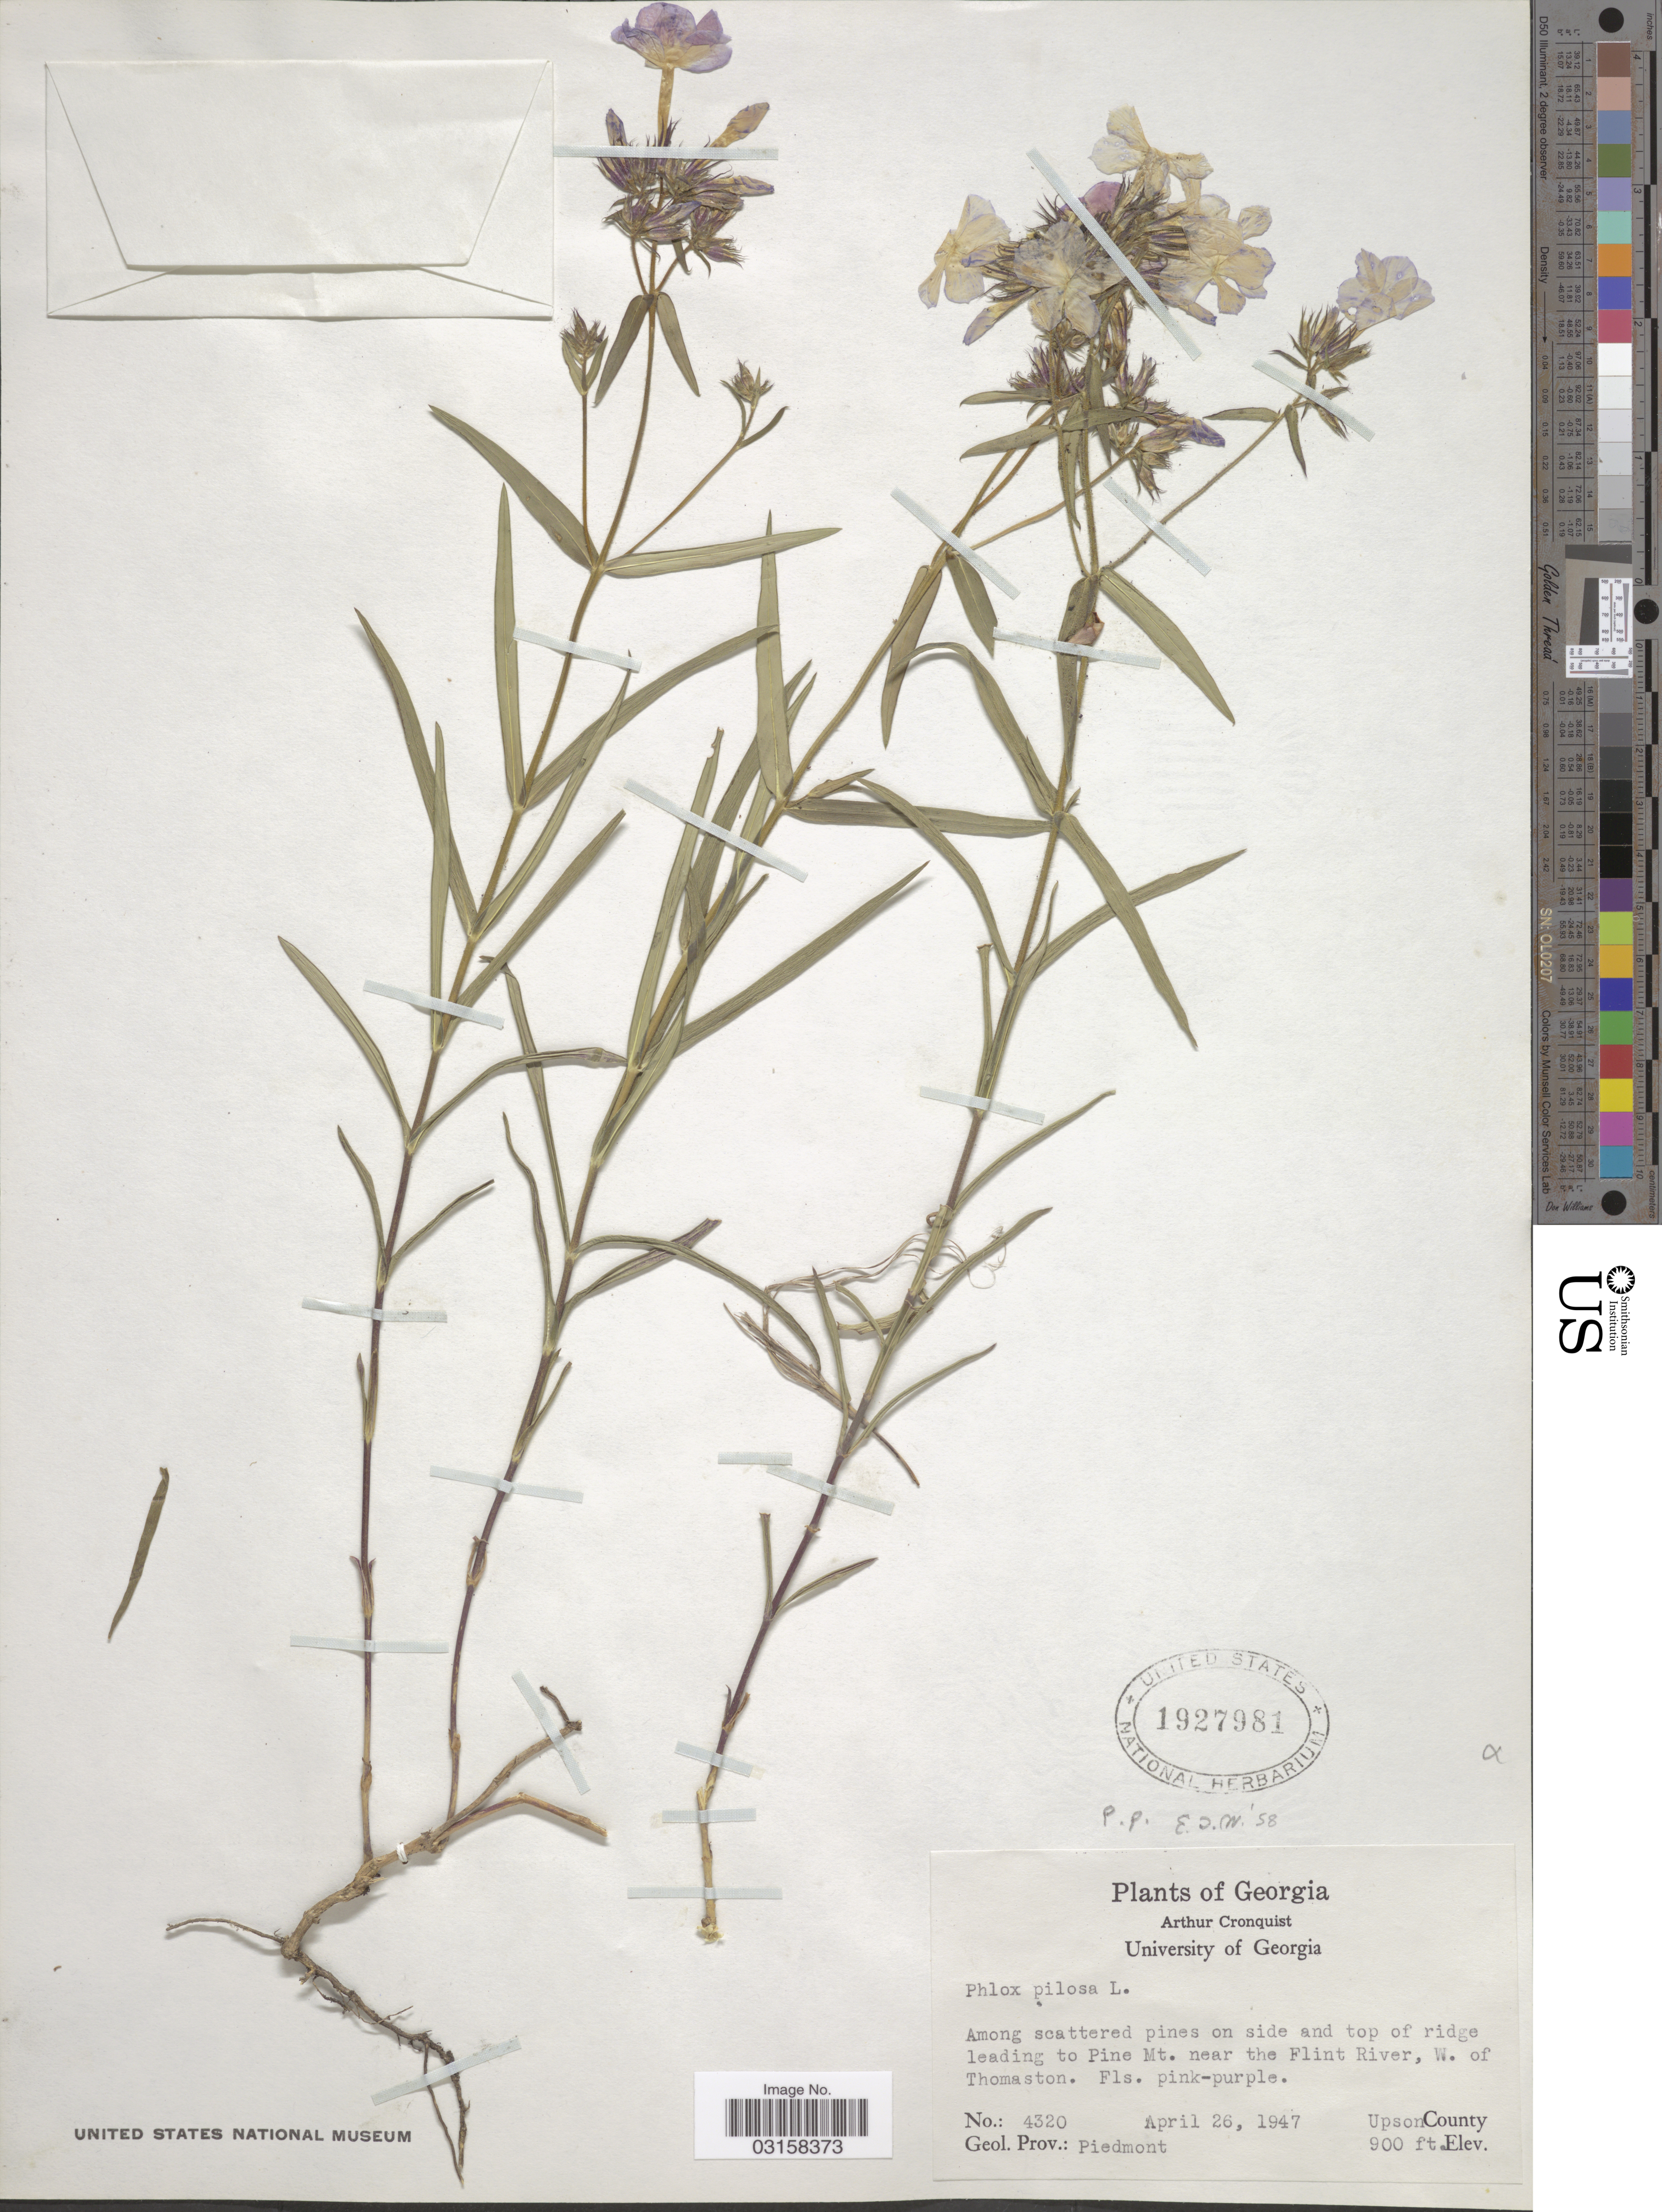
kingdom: Plantae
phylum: Tracheophyta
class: Magnoliopsida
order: Ericales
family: Polemoniaceae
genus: Phlox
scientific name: Phlox pilosa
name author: L.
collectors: A. J. Cronquist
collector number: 4320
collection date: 1947-04-26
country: United States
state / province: Georgia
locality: Among scattered pines on side and top of ridge leading to Pine Mt. near the Flint River, W. of Thomaston. Upson County. Geol. Prov.: Piedmont.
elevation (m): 274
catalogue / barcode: US 1927981